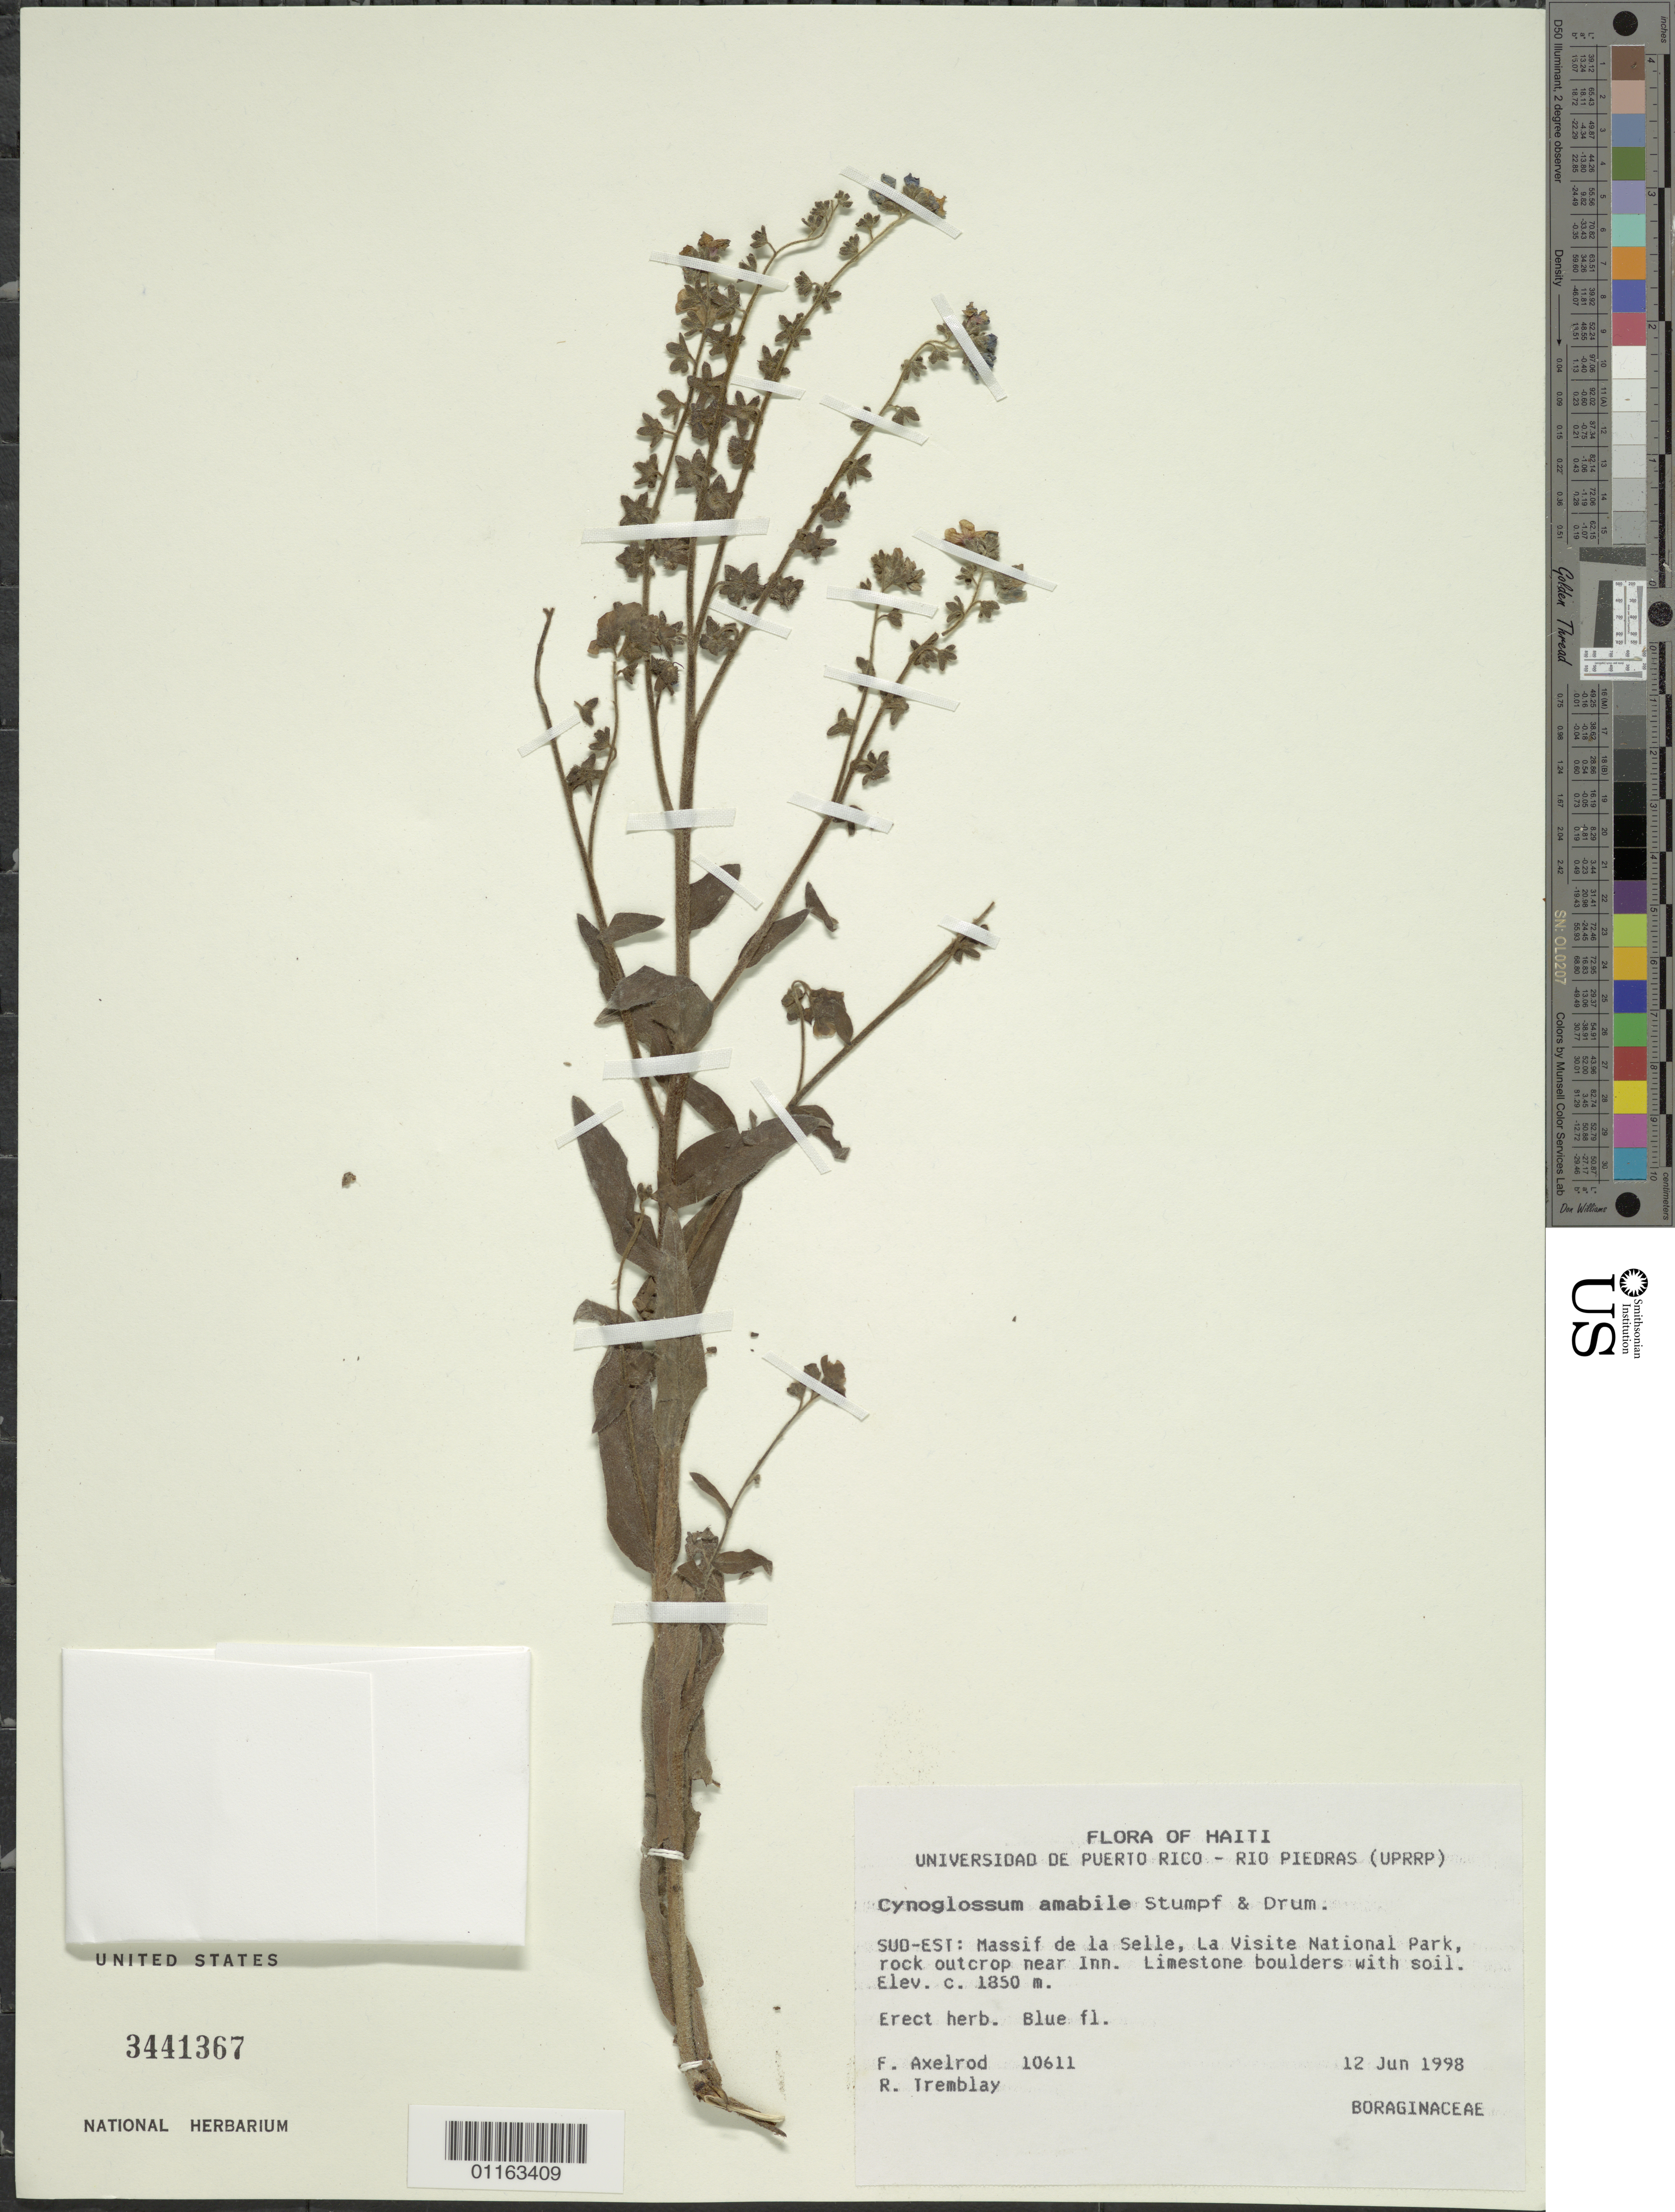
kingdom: Plantae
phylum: Tracheophyta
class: Magnoliopsida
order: Boraginales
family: Boraginaceae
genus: Cynoglossum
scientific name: Cynoglossum amabile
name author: Stapf & J.R. Drumm.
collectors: F. S. Axelrod & R. L. Tremblay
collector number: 10611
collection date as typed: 12 Jun 1998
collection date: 1998-06-12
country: Haiti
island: Hispaniola I.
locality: SUD-EST: Massif de la Selle, La Visite National Park, rock outcrop near Inn. Limestone boulders with soil.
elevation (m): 1850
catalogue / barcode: US 3441367